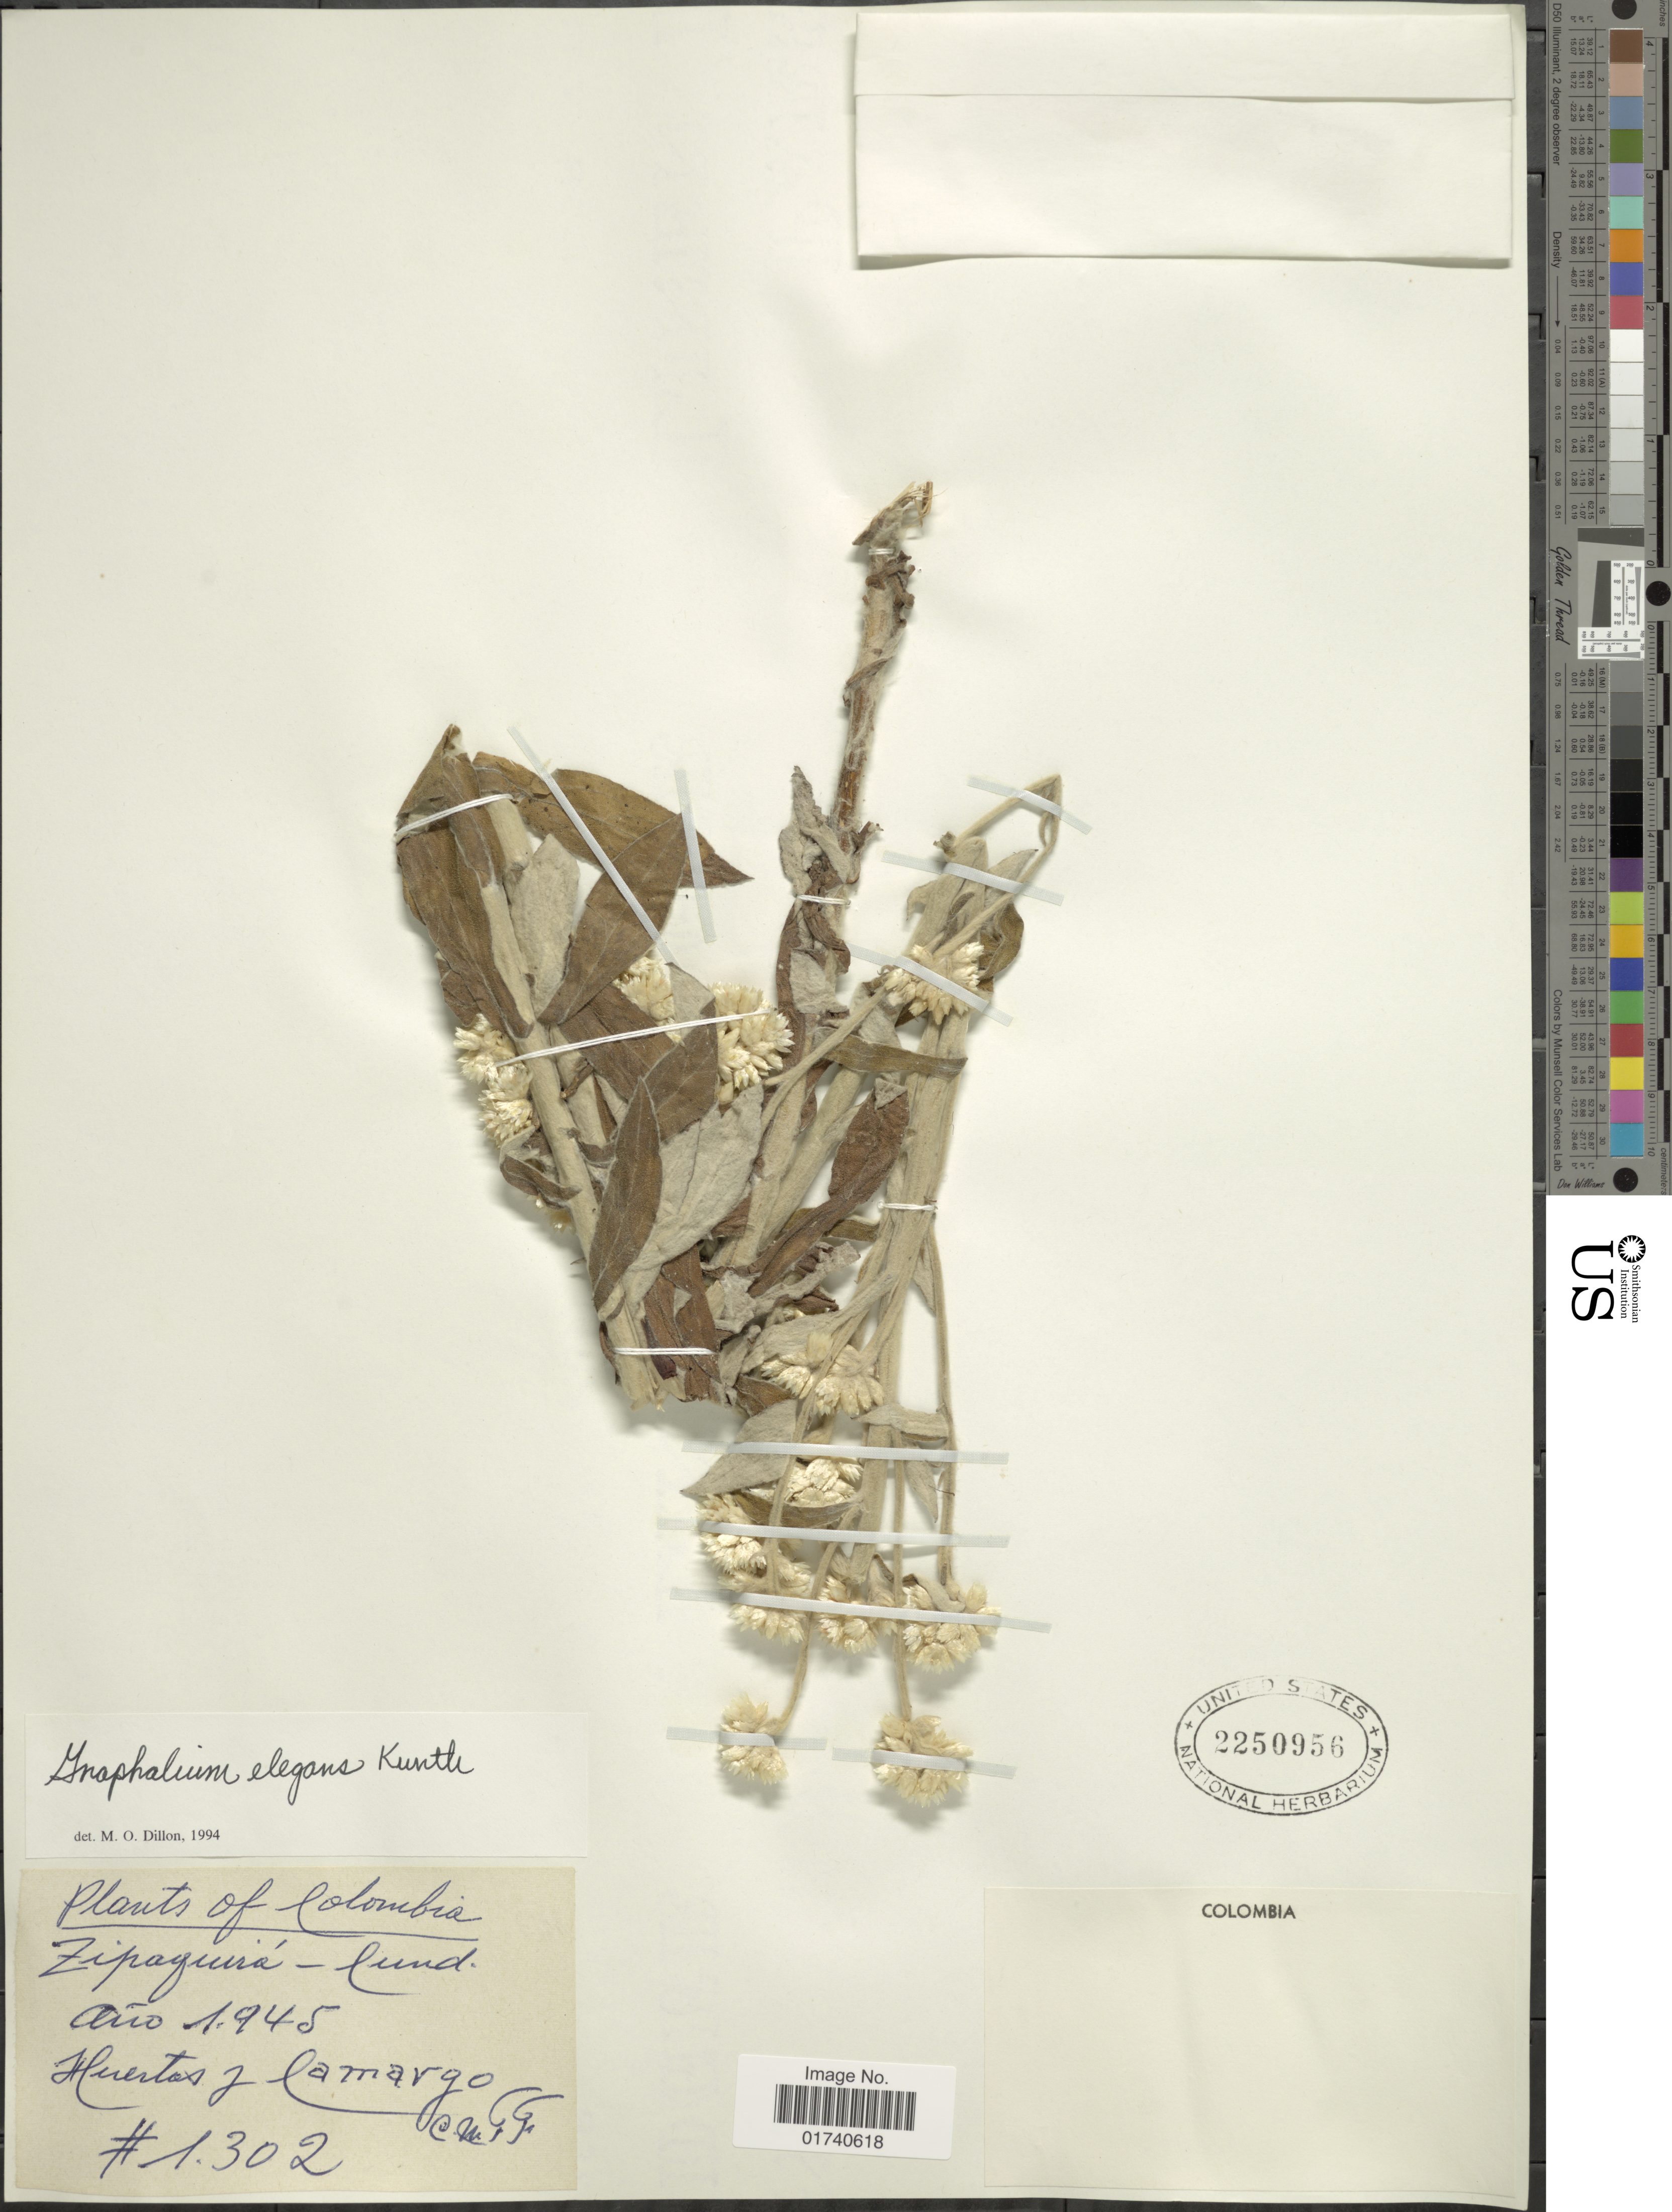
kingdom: Plantae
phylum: Tracheophyta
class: Magnoliopsida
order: Asterales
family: Asteraceae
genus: Pseudognaphalium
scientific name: Pseudognaphalium elegans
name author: (Kunth) Kartesz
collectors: -- Huertas & -. Camargo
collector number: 1302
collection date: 1945-08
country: Colombia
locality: Zipaguira-lund.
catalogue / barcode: US 2250956